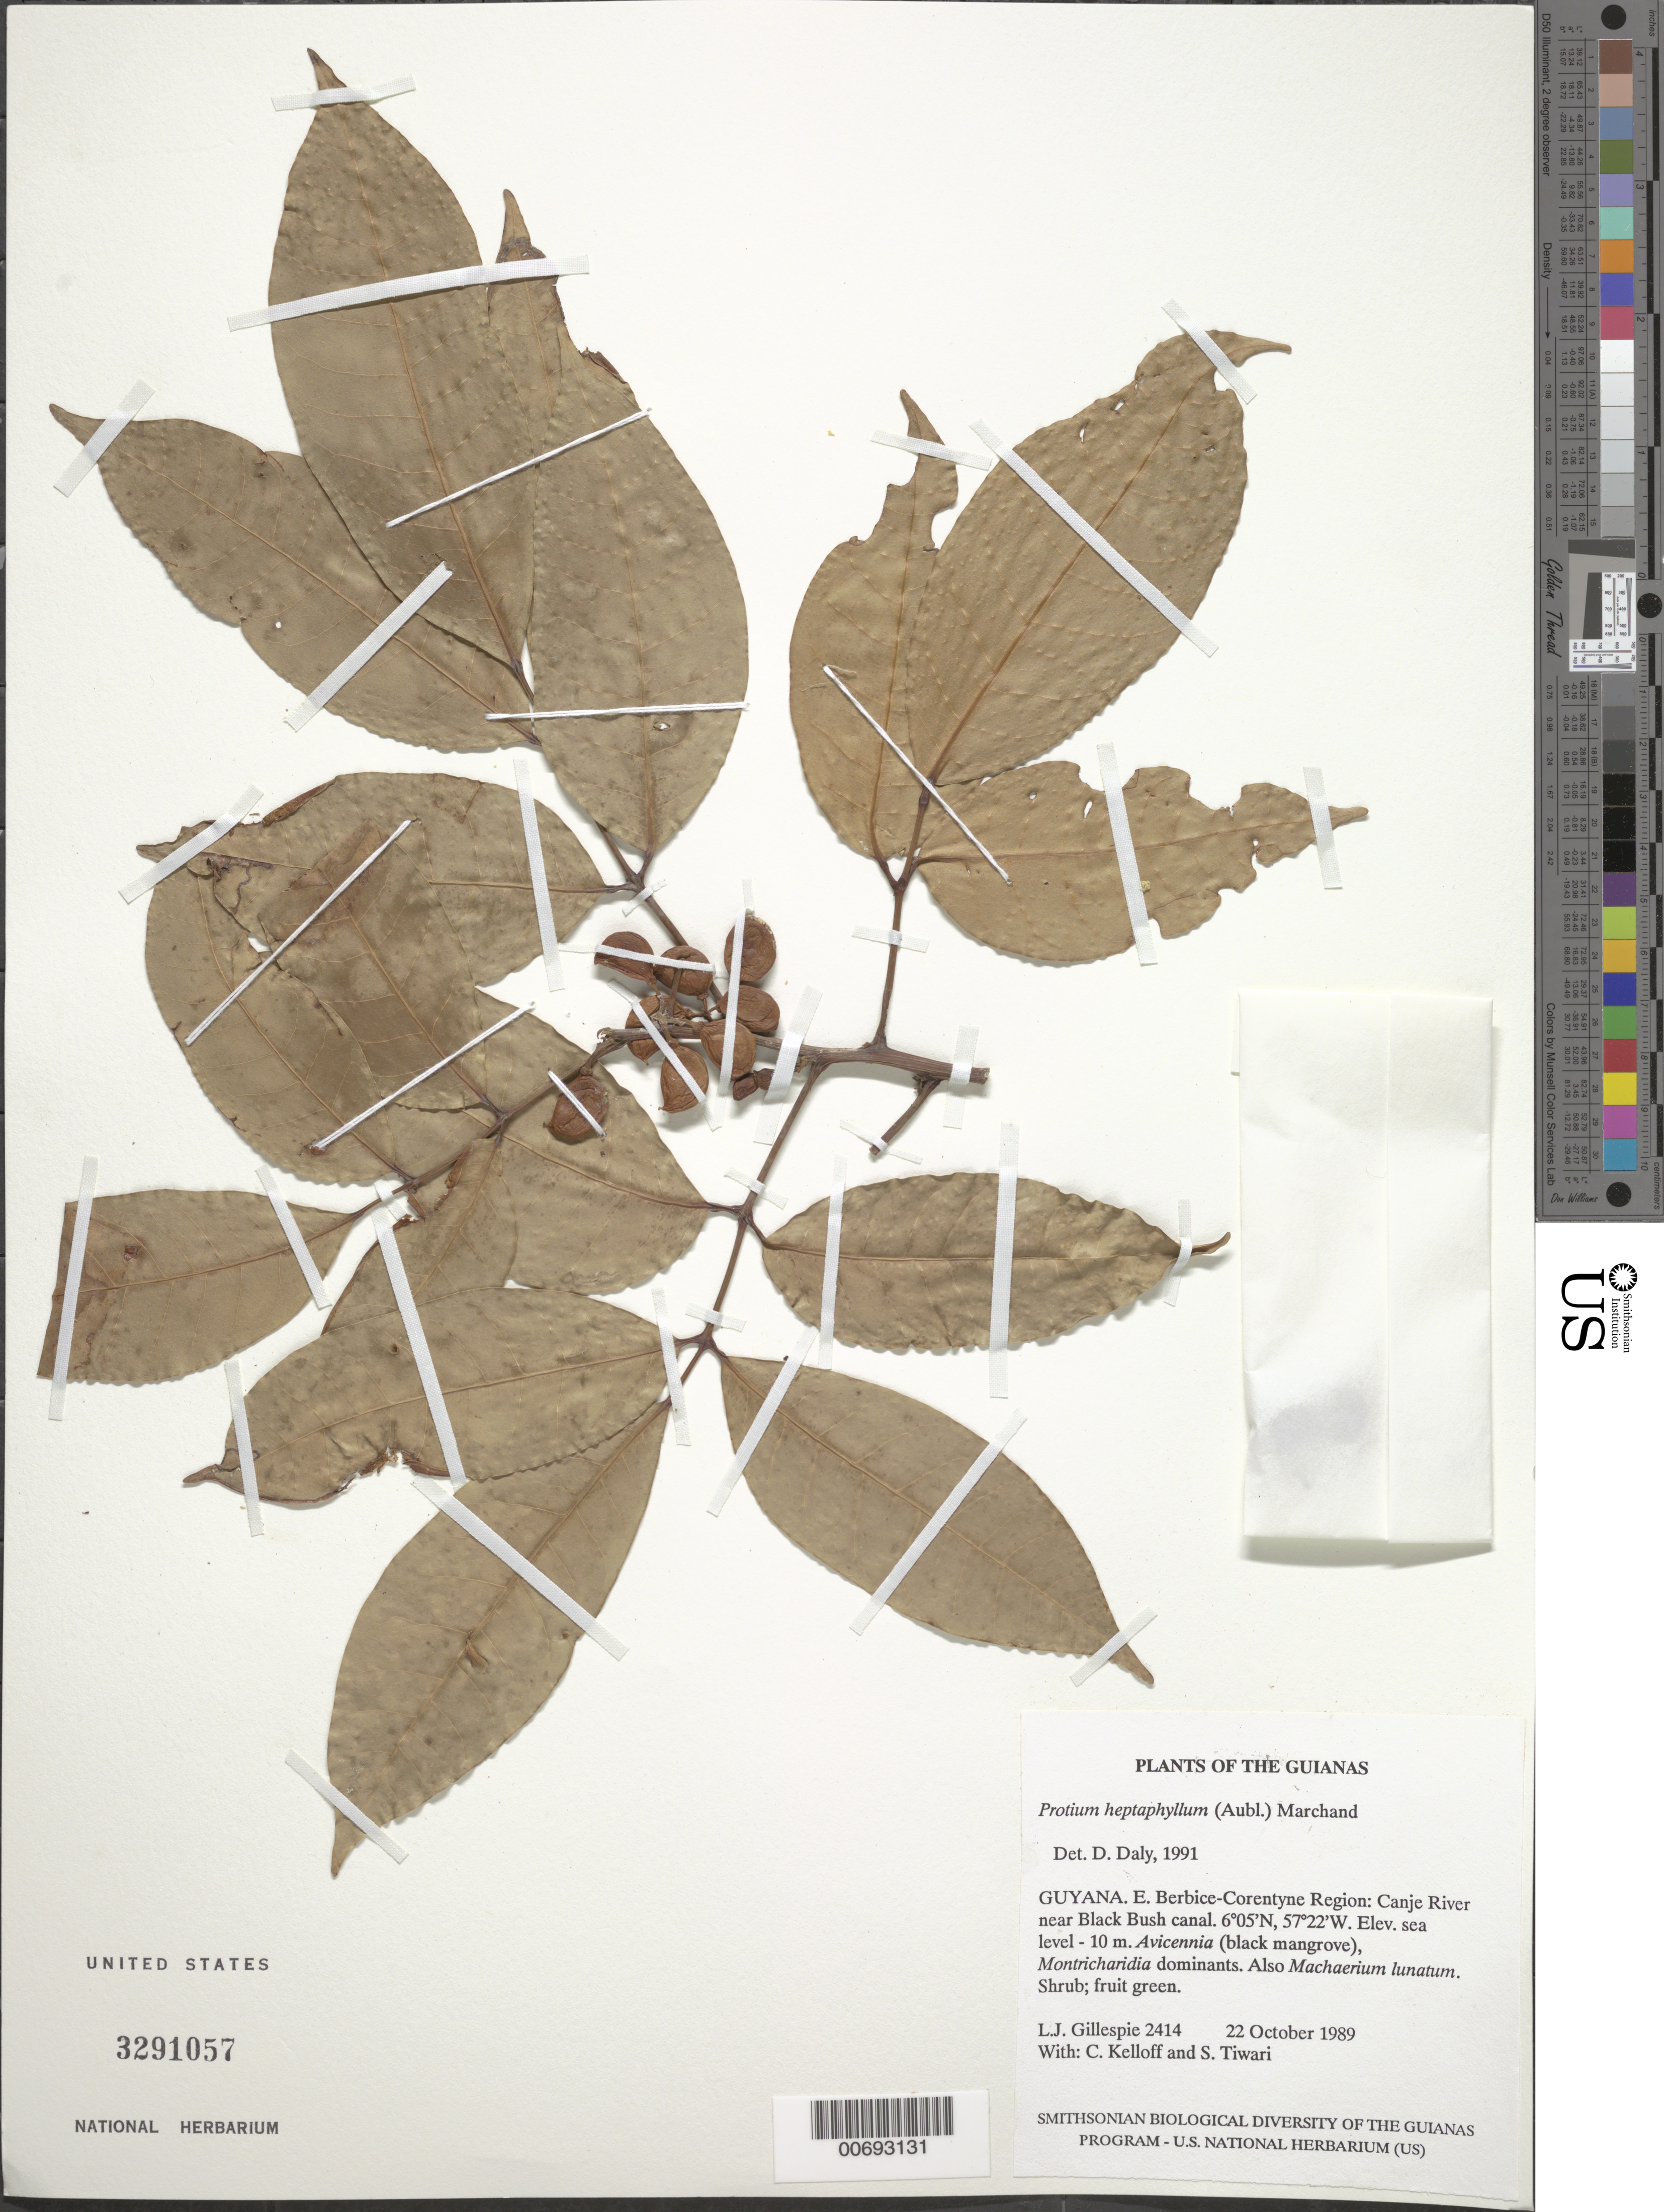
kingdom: Plantae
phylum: Tracheophyta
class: Magnoliopsida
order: Sapindales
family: Burseraceae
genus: Protium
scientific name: Protium heptaphyllum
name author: (Aubl.) Marchand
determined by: Daly, D. C.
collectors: L. J. Gillespie, C. L. Kelloff & S. Tiwari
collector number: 2414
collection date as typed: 27 October 1989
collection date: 1989-10-27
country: Guyana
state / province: E. Berbice-Corentyne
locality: Canje River near Black Bush canal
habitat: Avicennia (black mangrove), Montrichardia dominants. Also Machaerium lunatum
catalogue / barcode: US 3291057